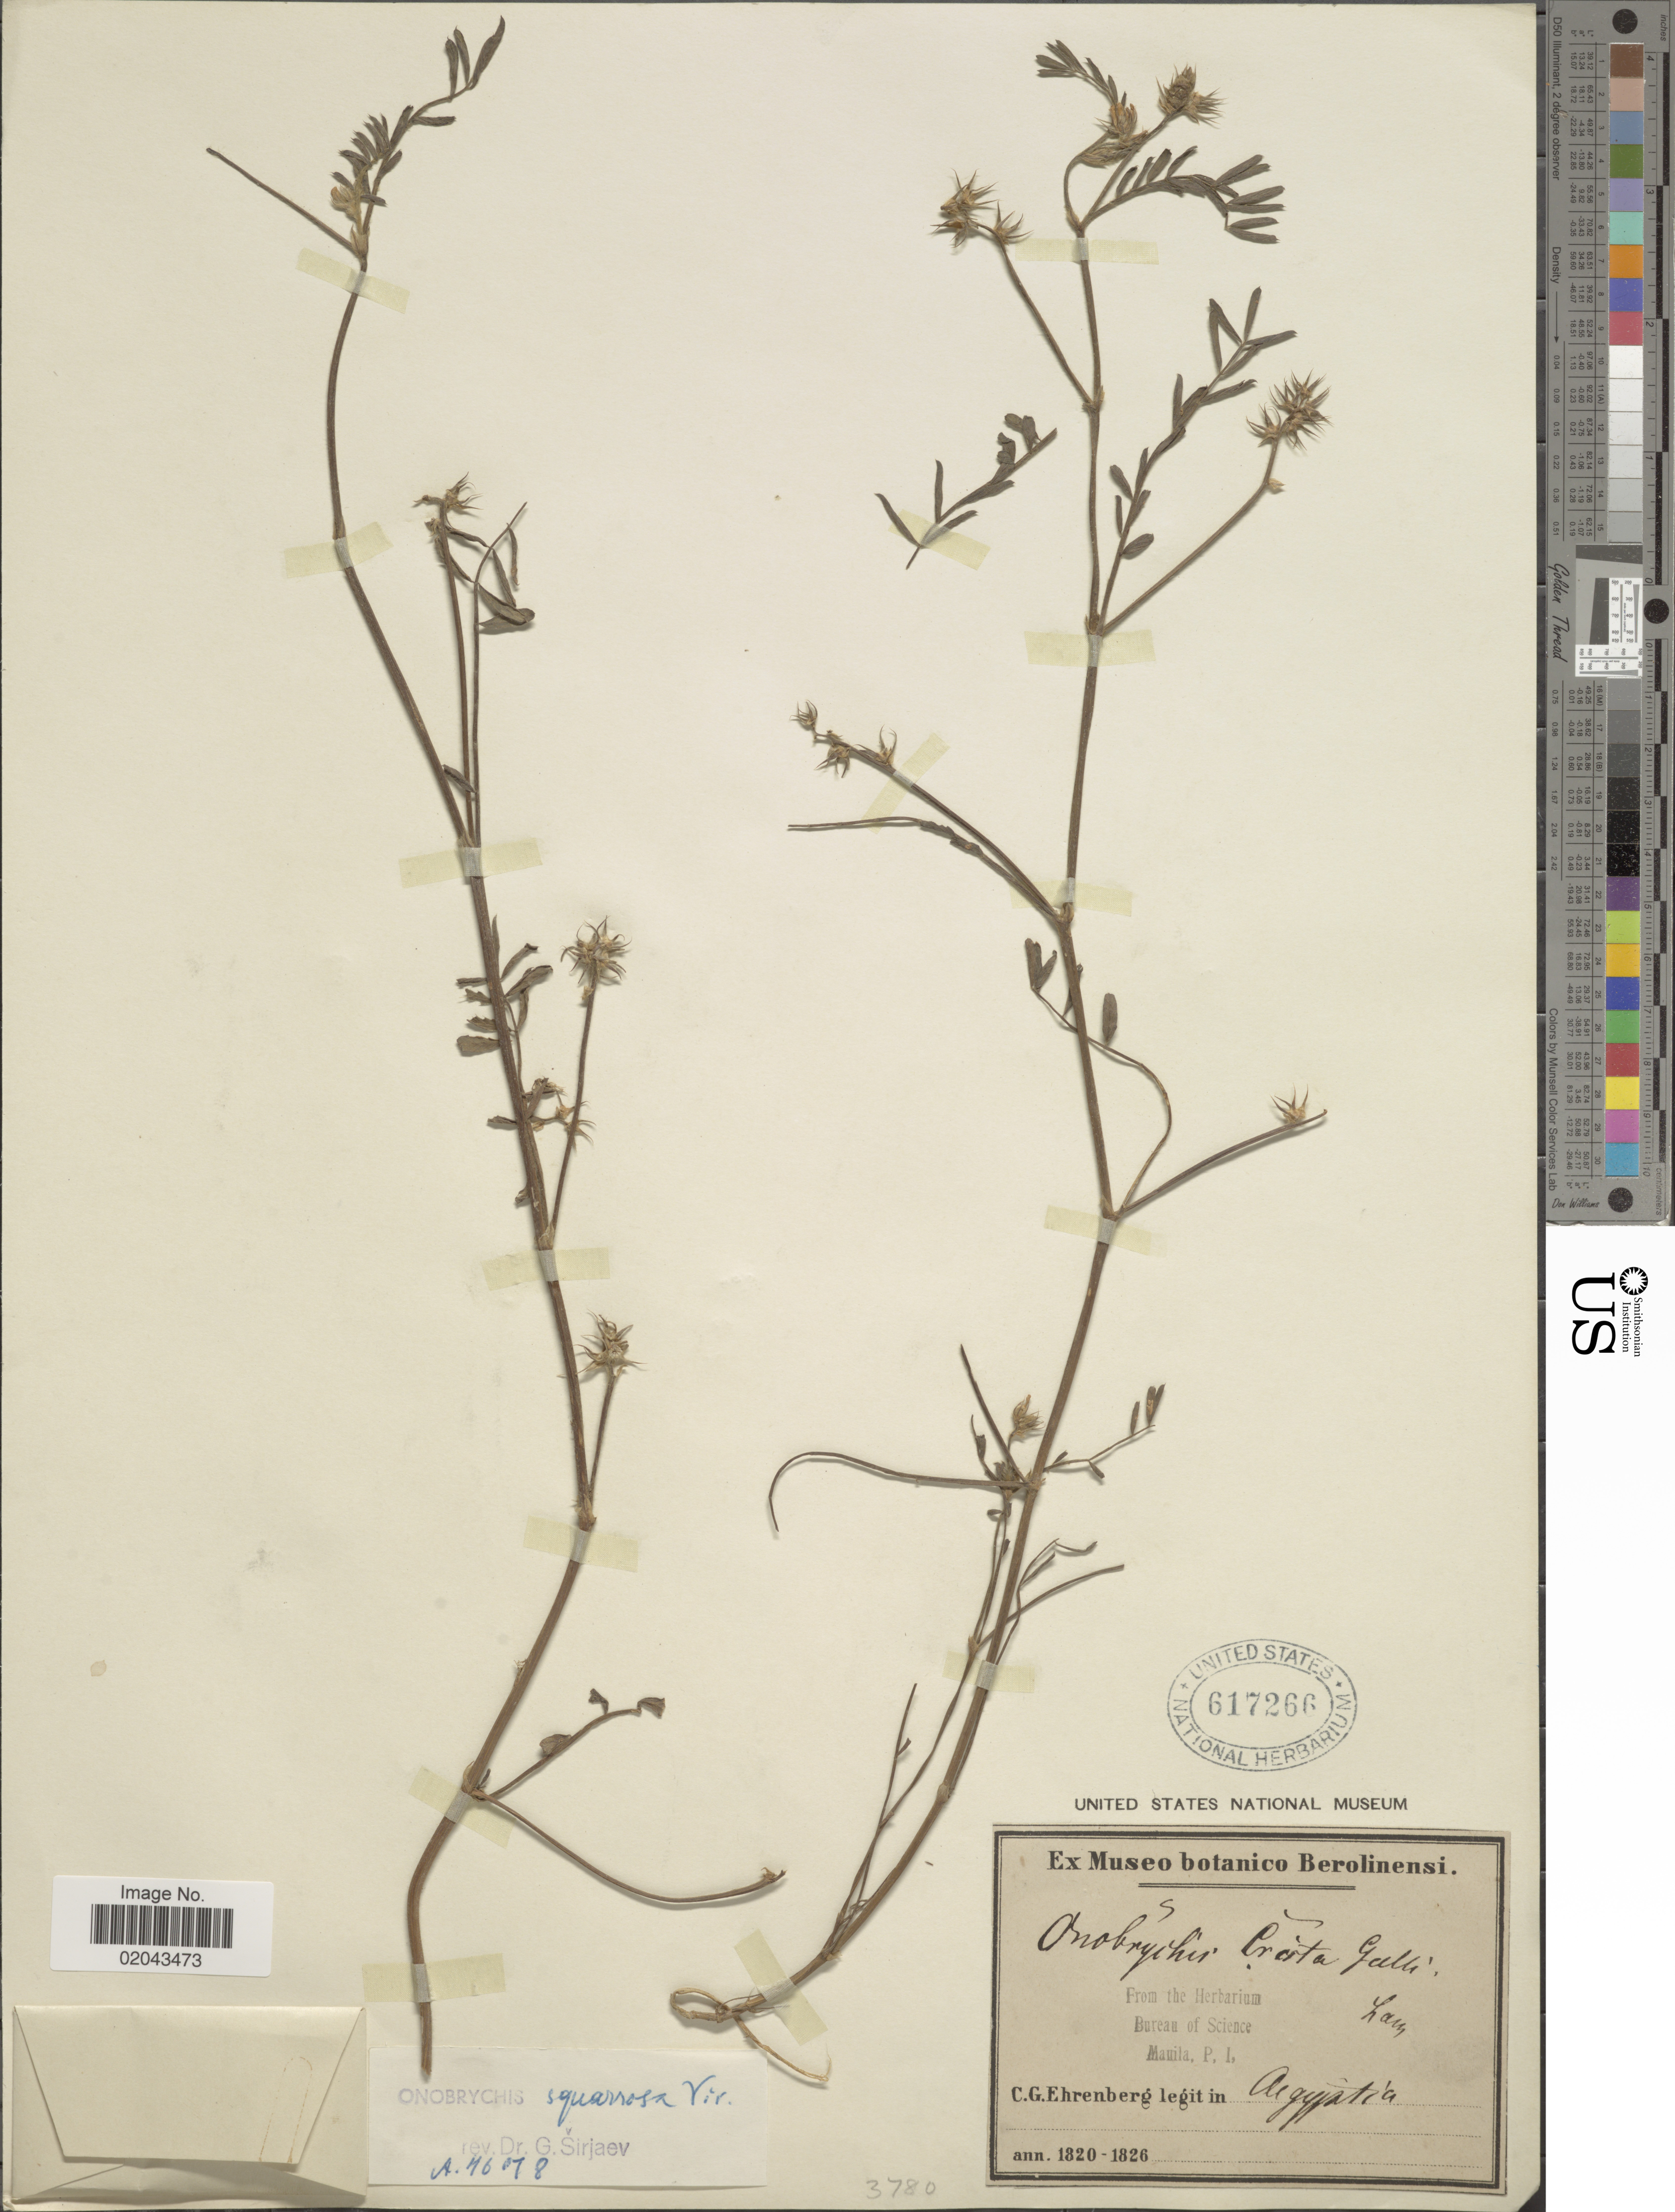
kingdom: Plantae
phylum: Tracheophyta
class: Magnoliopsida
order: Fabales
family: Fabaceae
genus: Onobrychis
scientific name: Onobrychis squarrosa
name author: Viv.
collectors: C. Ehrenberg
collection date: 1820/1826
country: Egypt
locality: Lam, Aeguptia.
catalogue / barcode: US 617266